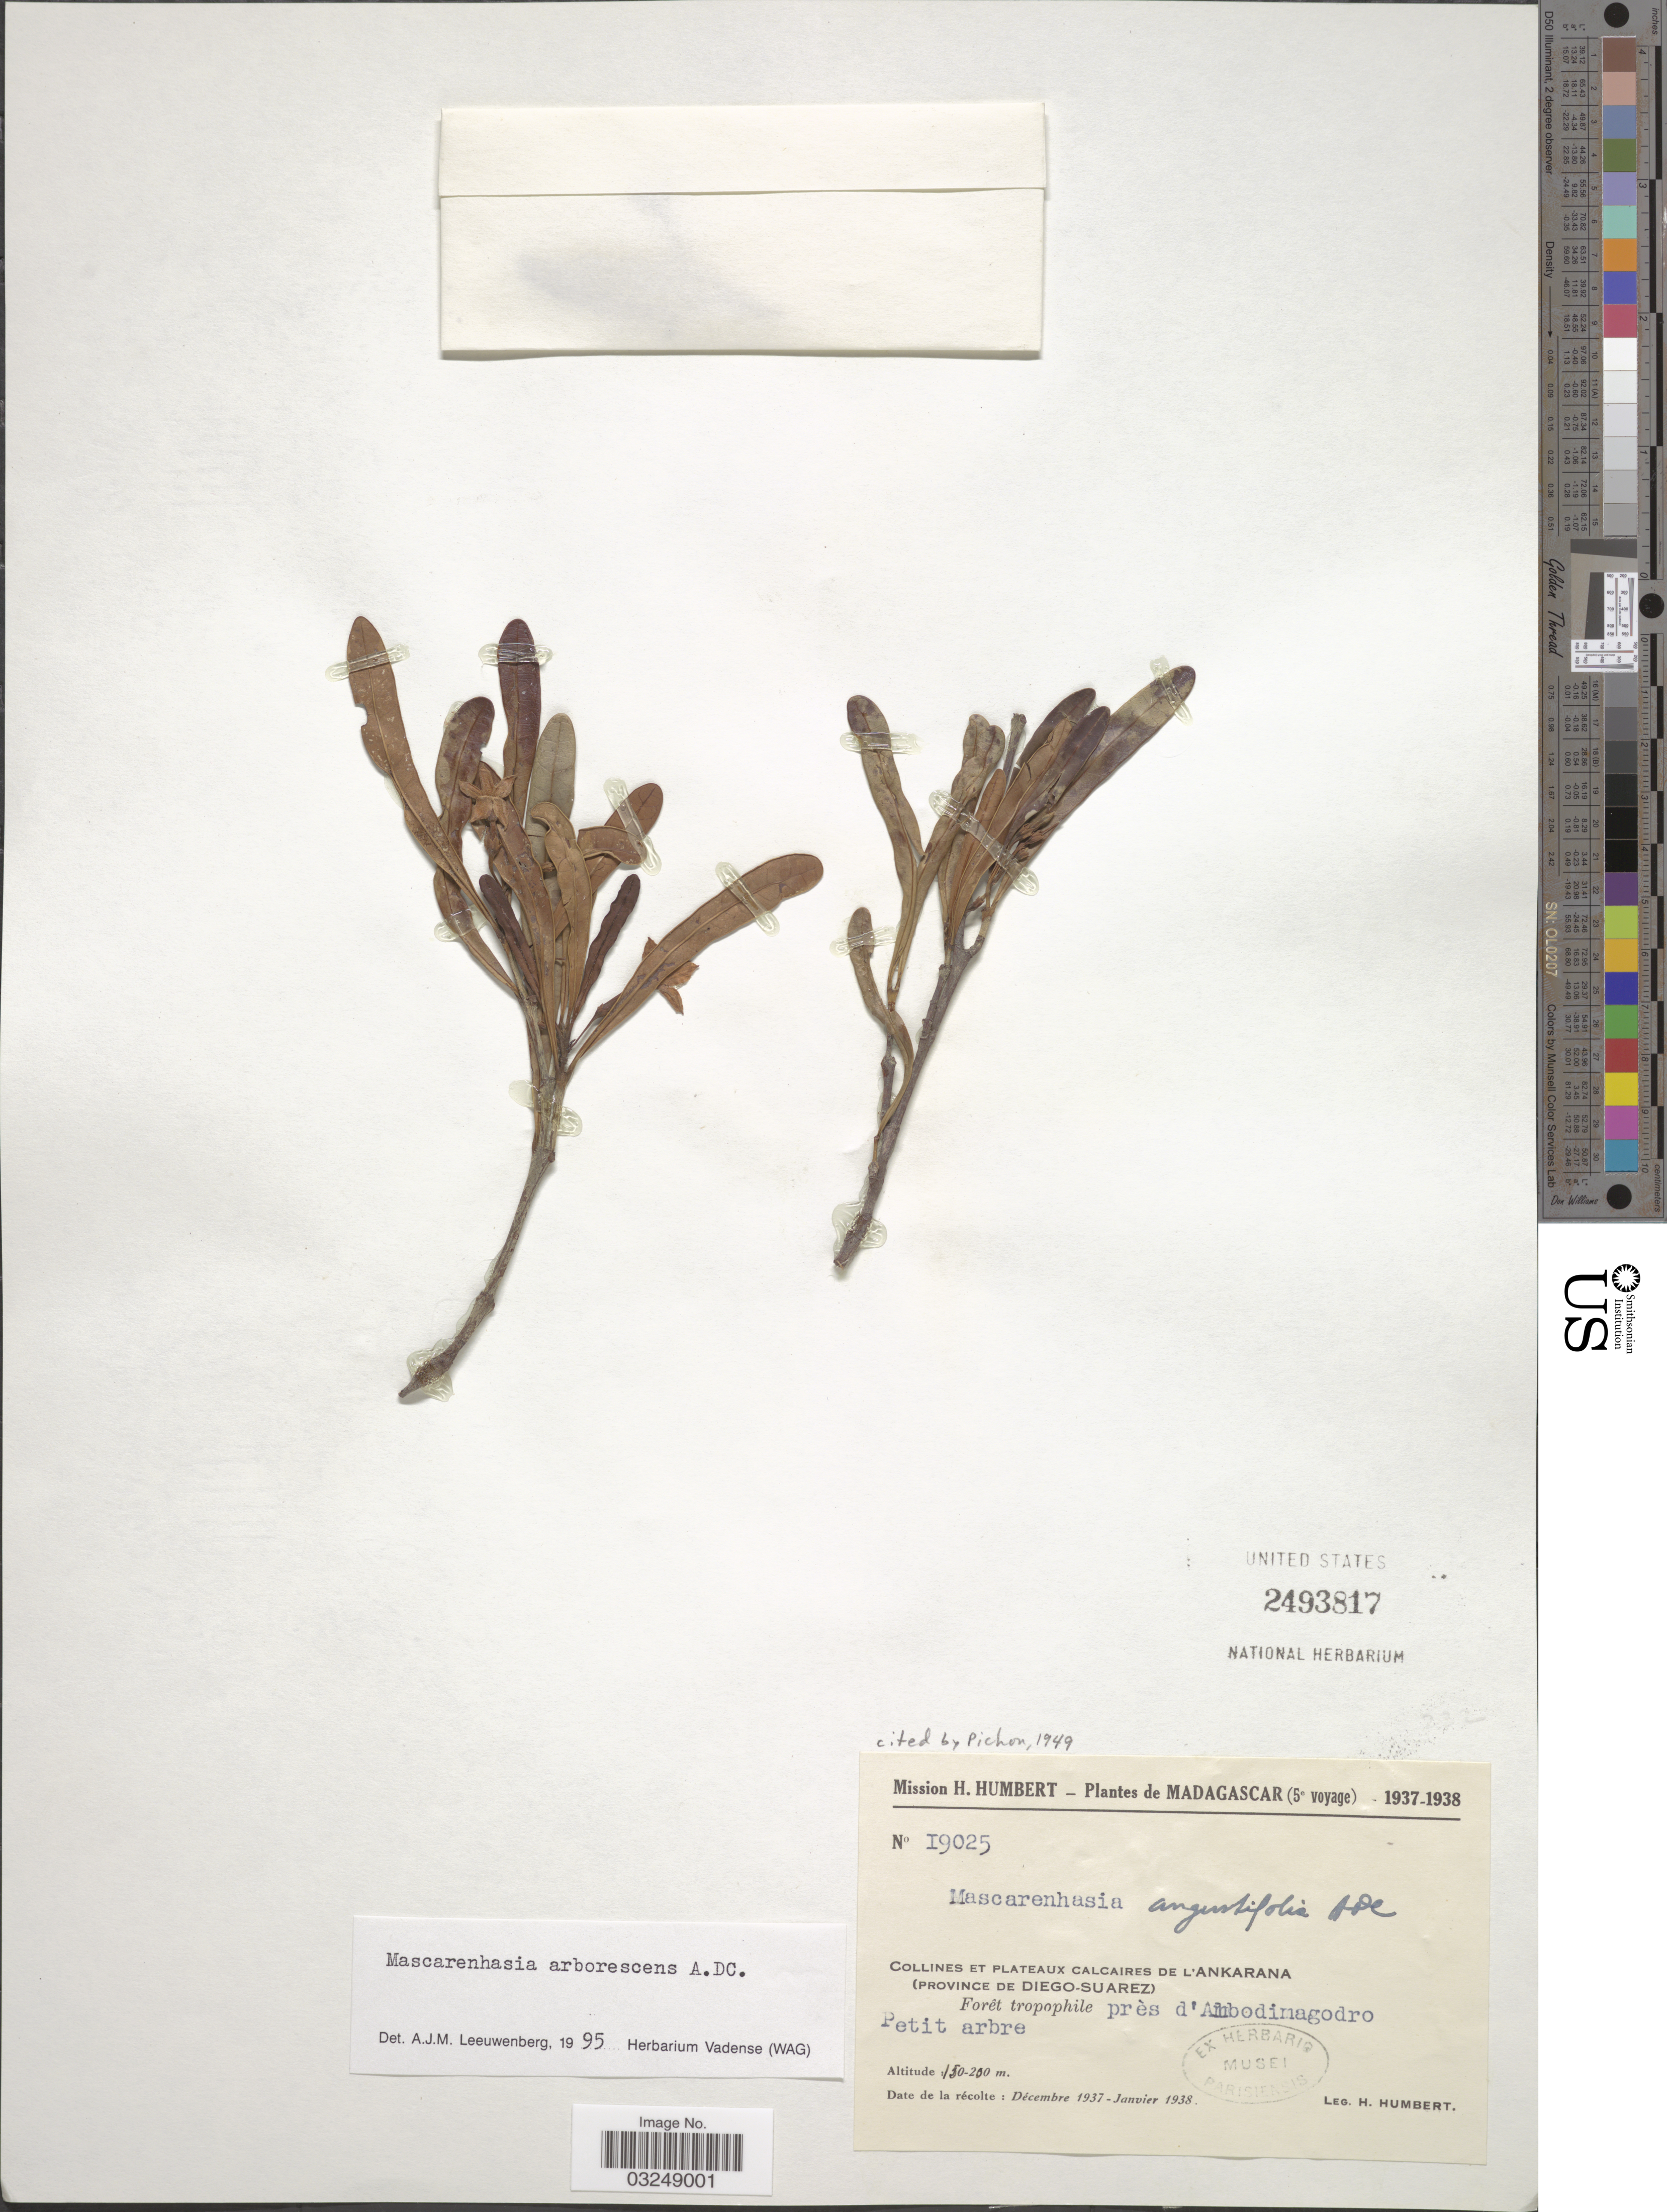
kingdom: Plantae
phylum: Tracheophyta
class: Magnoliopsida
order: Gentianales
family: Apocynaceae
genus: Mascarenhasia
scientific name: Mascarenhasia arborescens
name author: A. DC.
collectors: H. Humbert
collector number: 19025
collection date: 1937-12/1938-01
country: Madagascar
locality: Collines et Plateaux Calcaires de L'Ankarana (Province de Diego-Suarez). Forêt tropophile près d'Ambodimagodro.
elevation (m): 150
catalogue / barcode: US 2493817